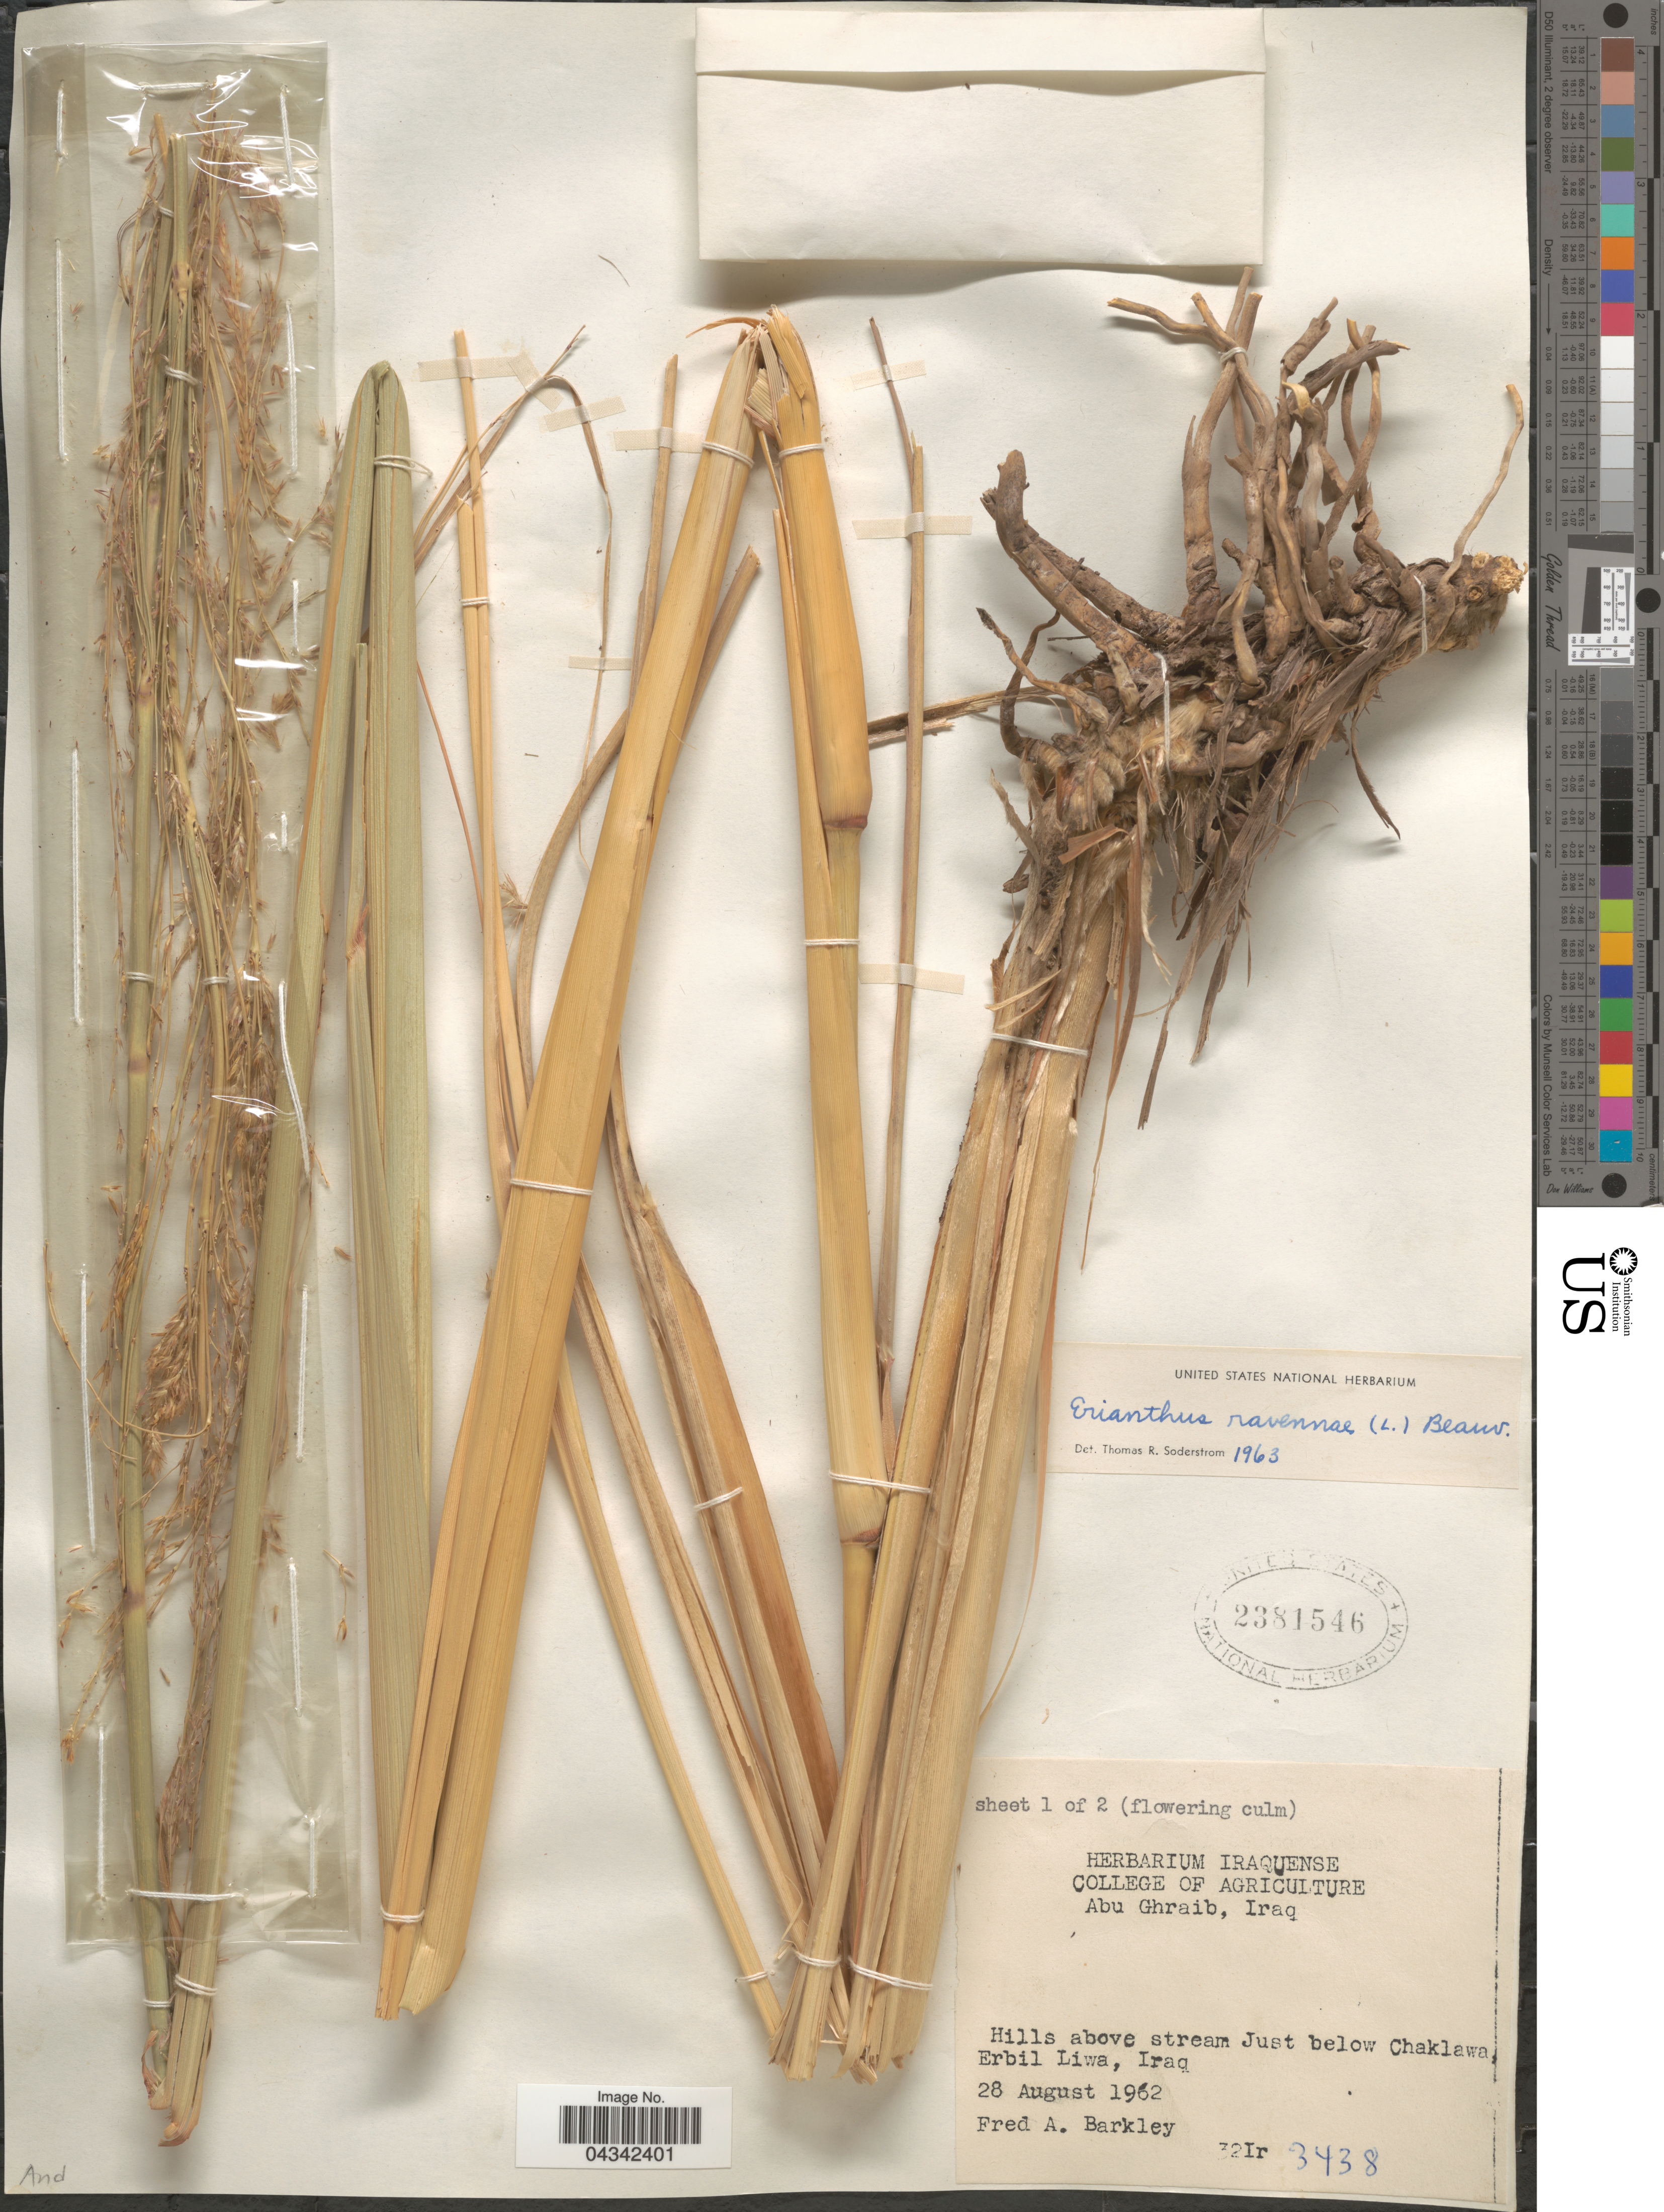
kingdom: Plantae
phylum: Tracheophyta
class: Liliopsida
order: Poales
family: Poaceae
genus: Tripidium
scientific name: Tripidium ravennae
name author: (L.) H. Scholz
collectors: F. A. Barkley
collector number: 32Ir3438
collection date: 1962-08-28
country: Iraq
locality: Abu Ghraib. Hills above stream Just below Chaklawa, Erbil Liwa.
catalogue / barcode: US 2381546